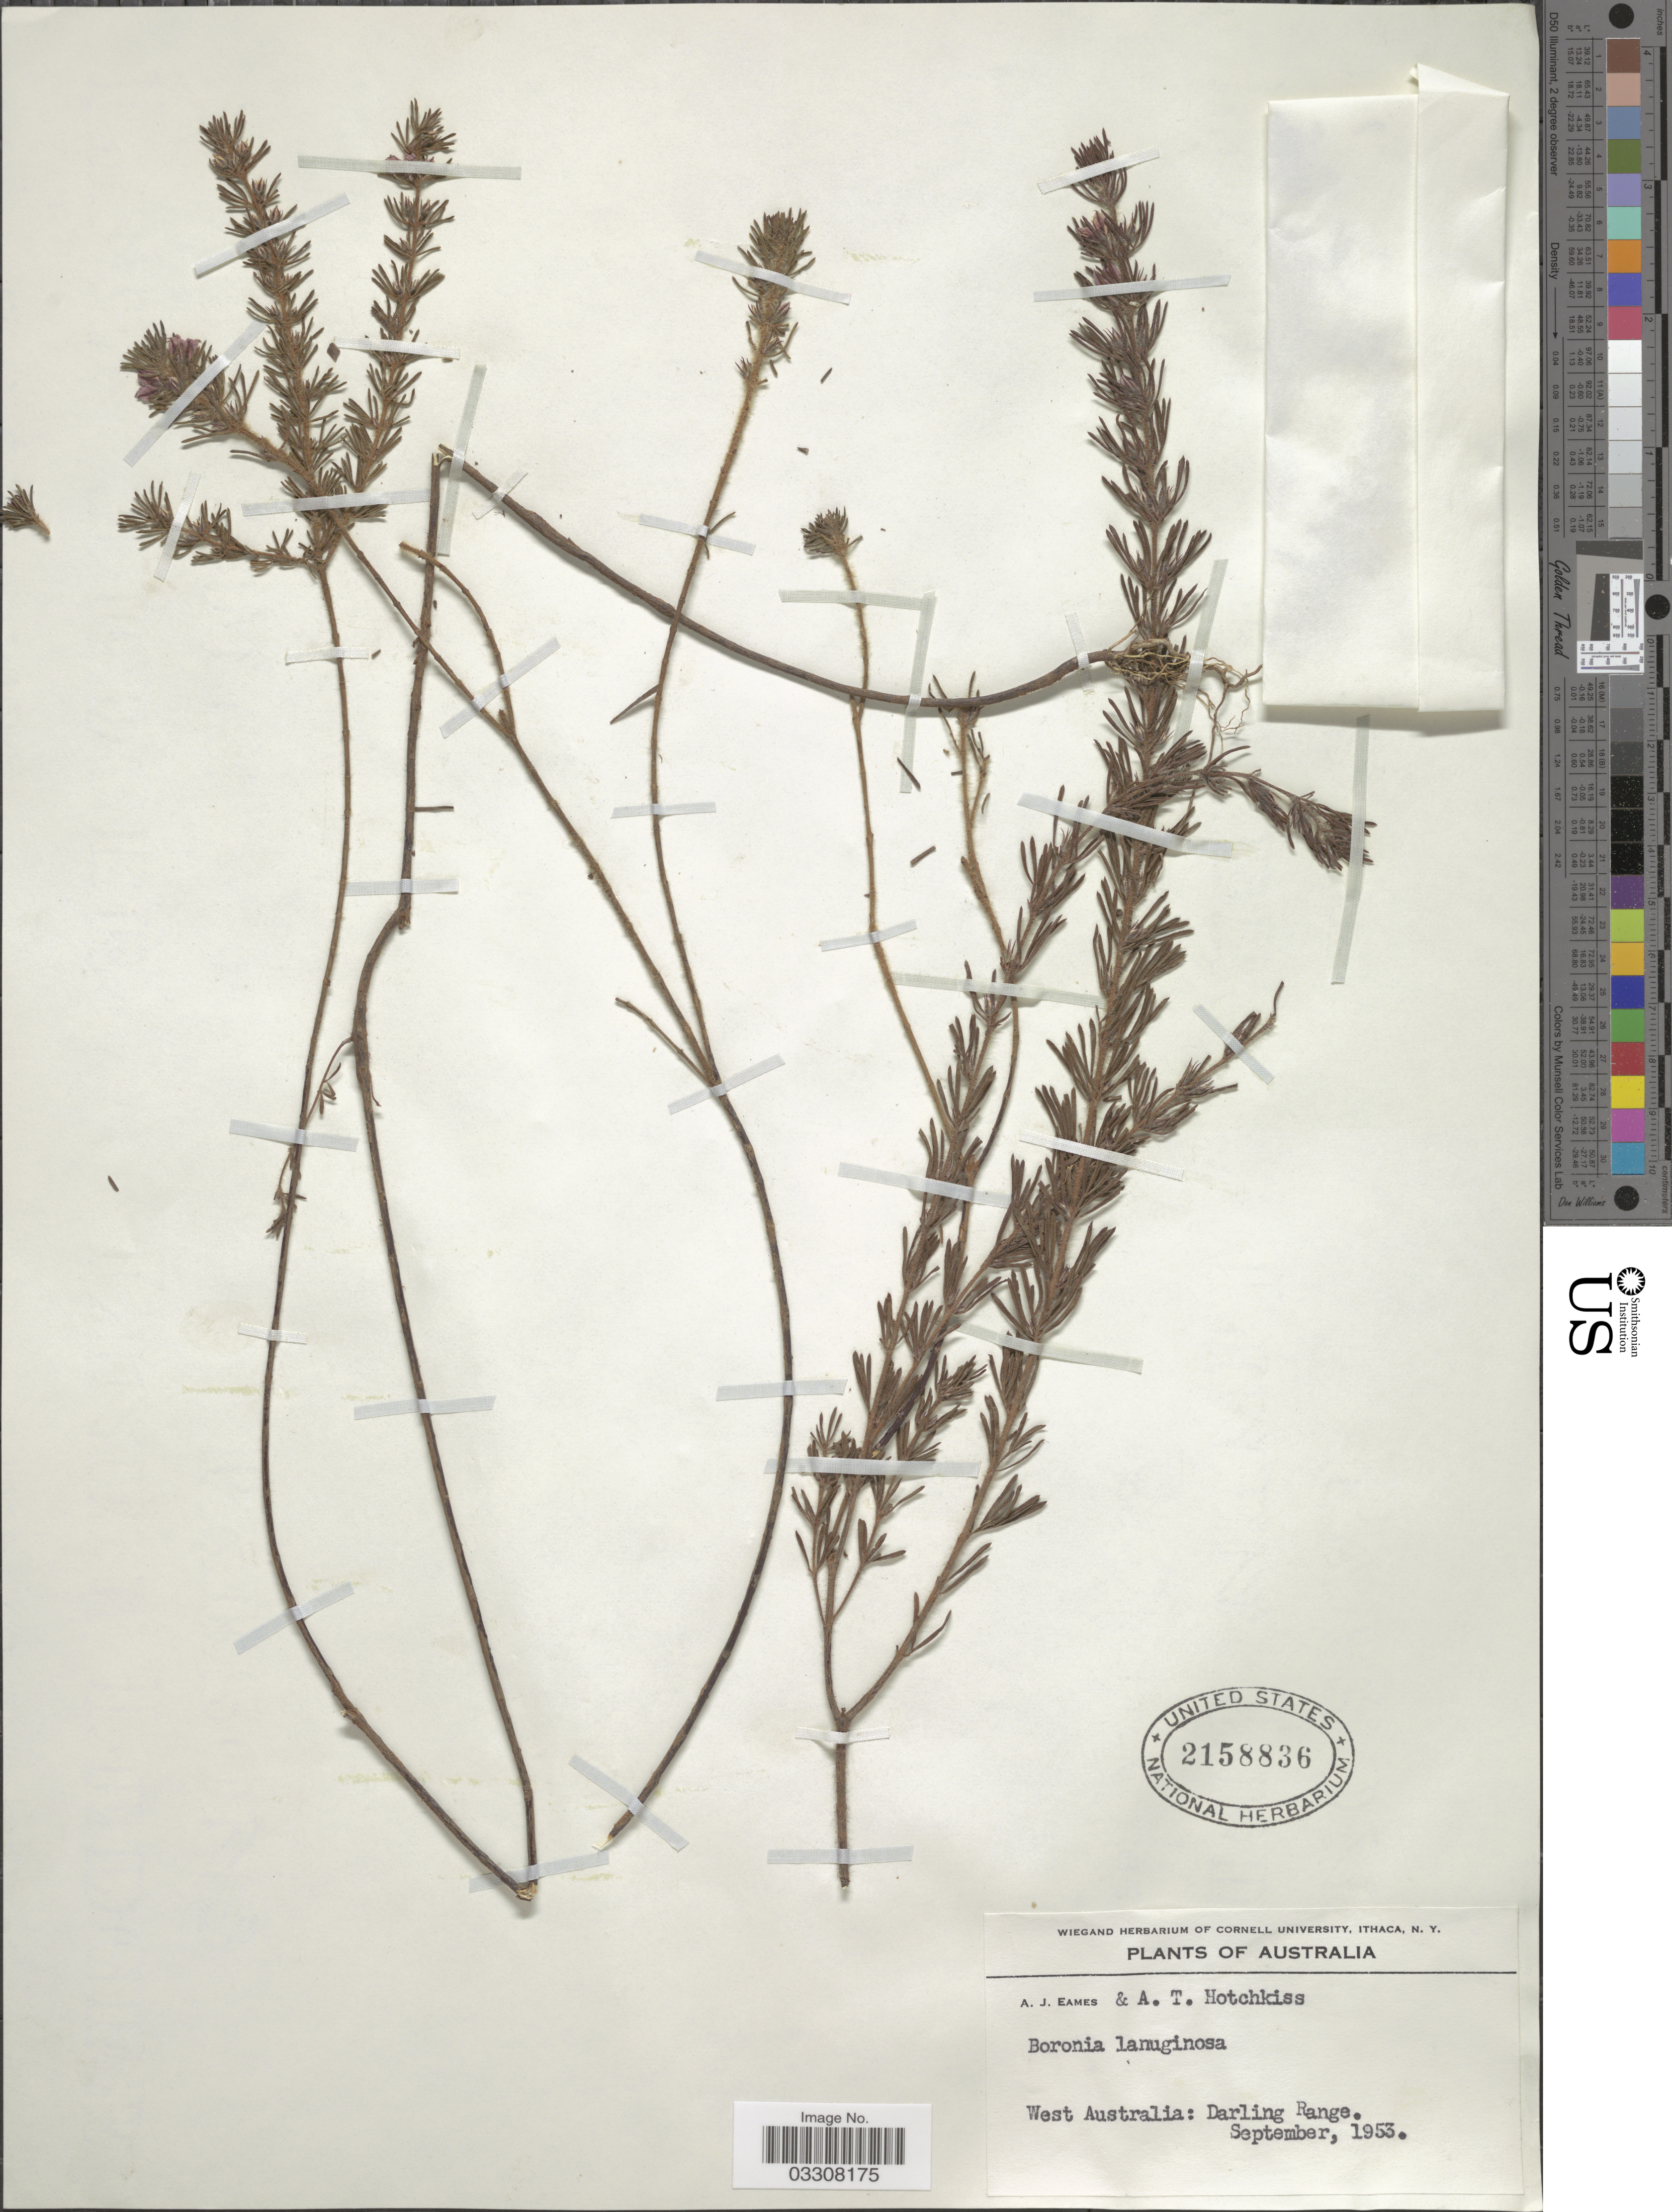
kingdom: Plantae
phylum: Tracheophyta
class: Magnoliopsida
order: Sapindales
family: Rutaceae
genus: Boronia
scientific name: Boronia lanuginosa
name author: Endl.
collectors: A. J. Eames & A. Hotchkiss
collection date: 1953-09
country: Australia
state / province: Western Australia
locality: West Australia: Darling Range.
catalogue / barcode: US 2158836